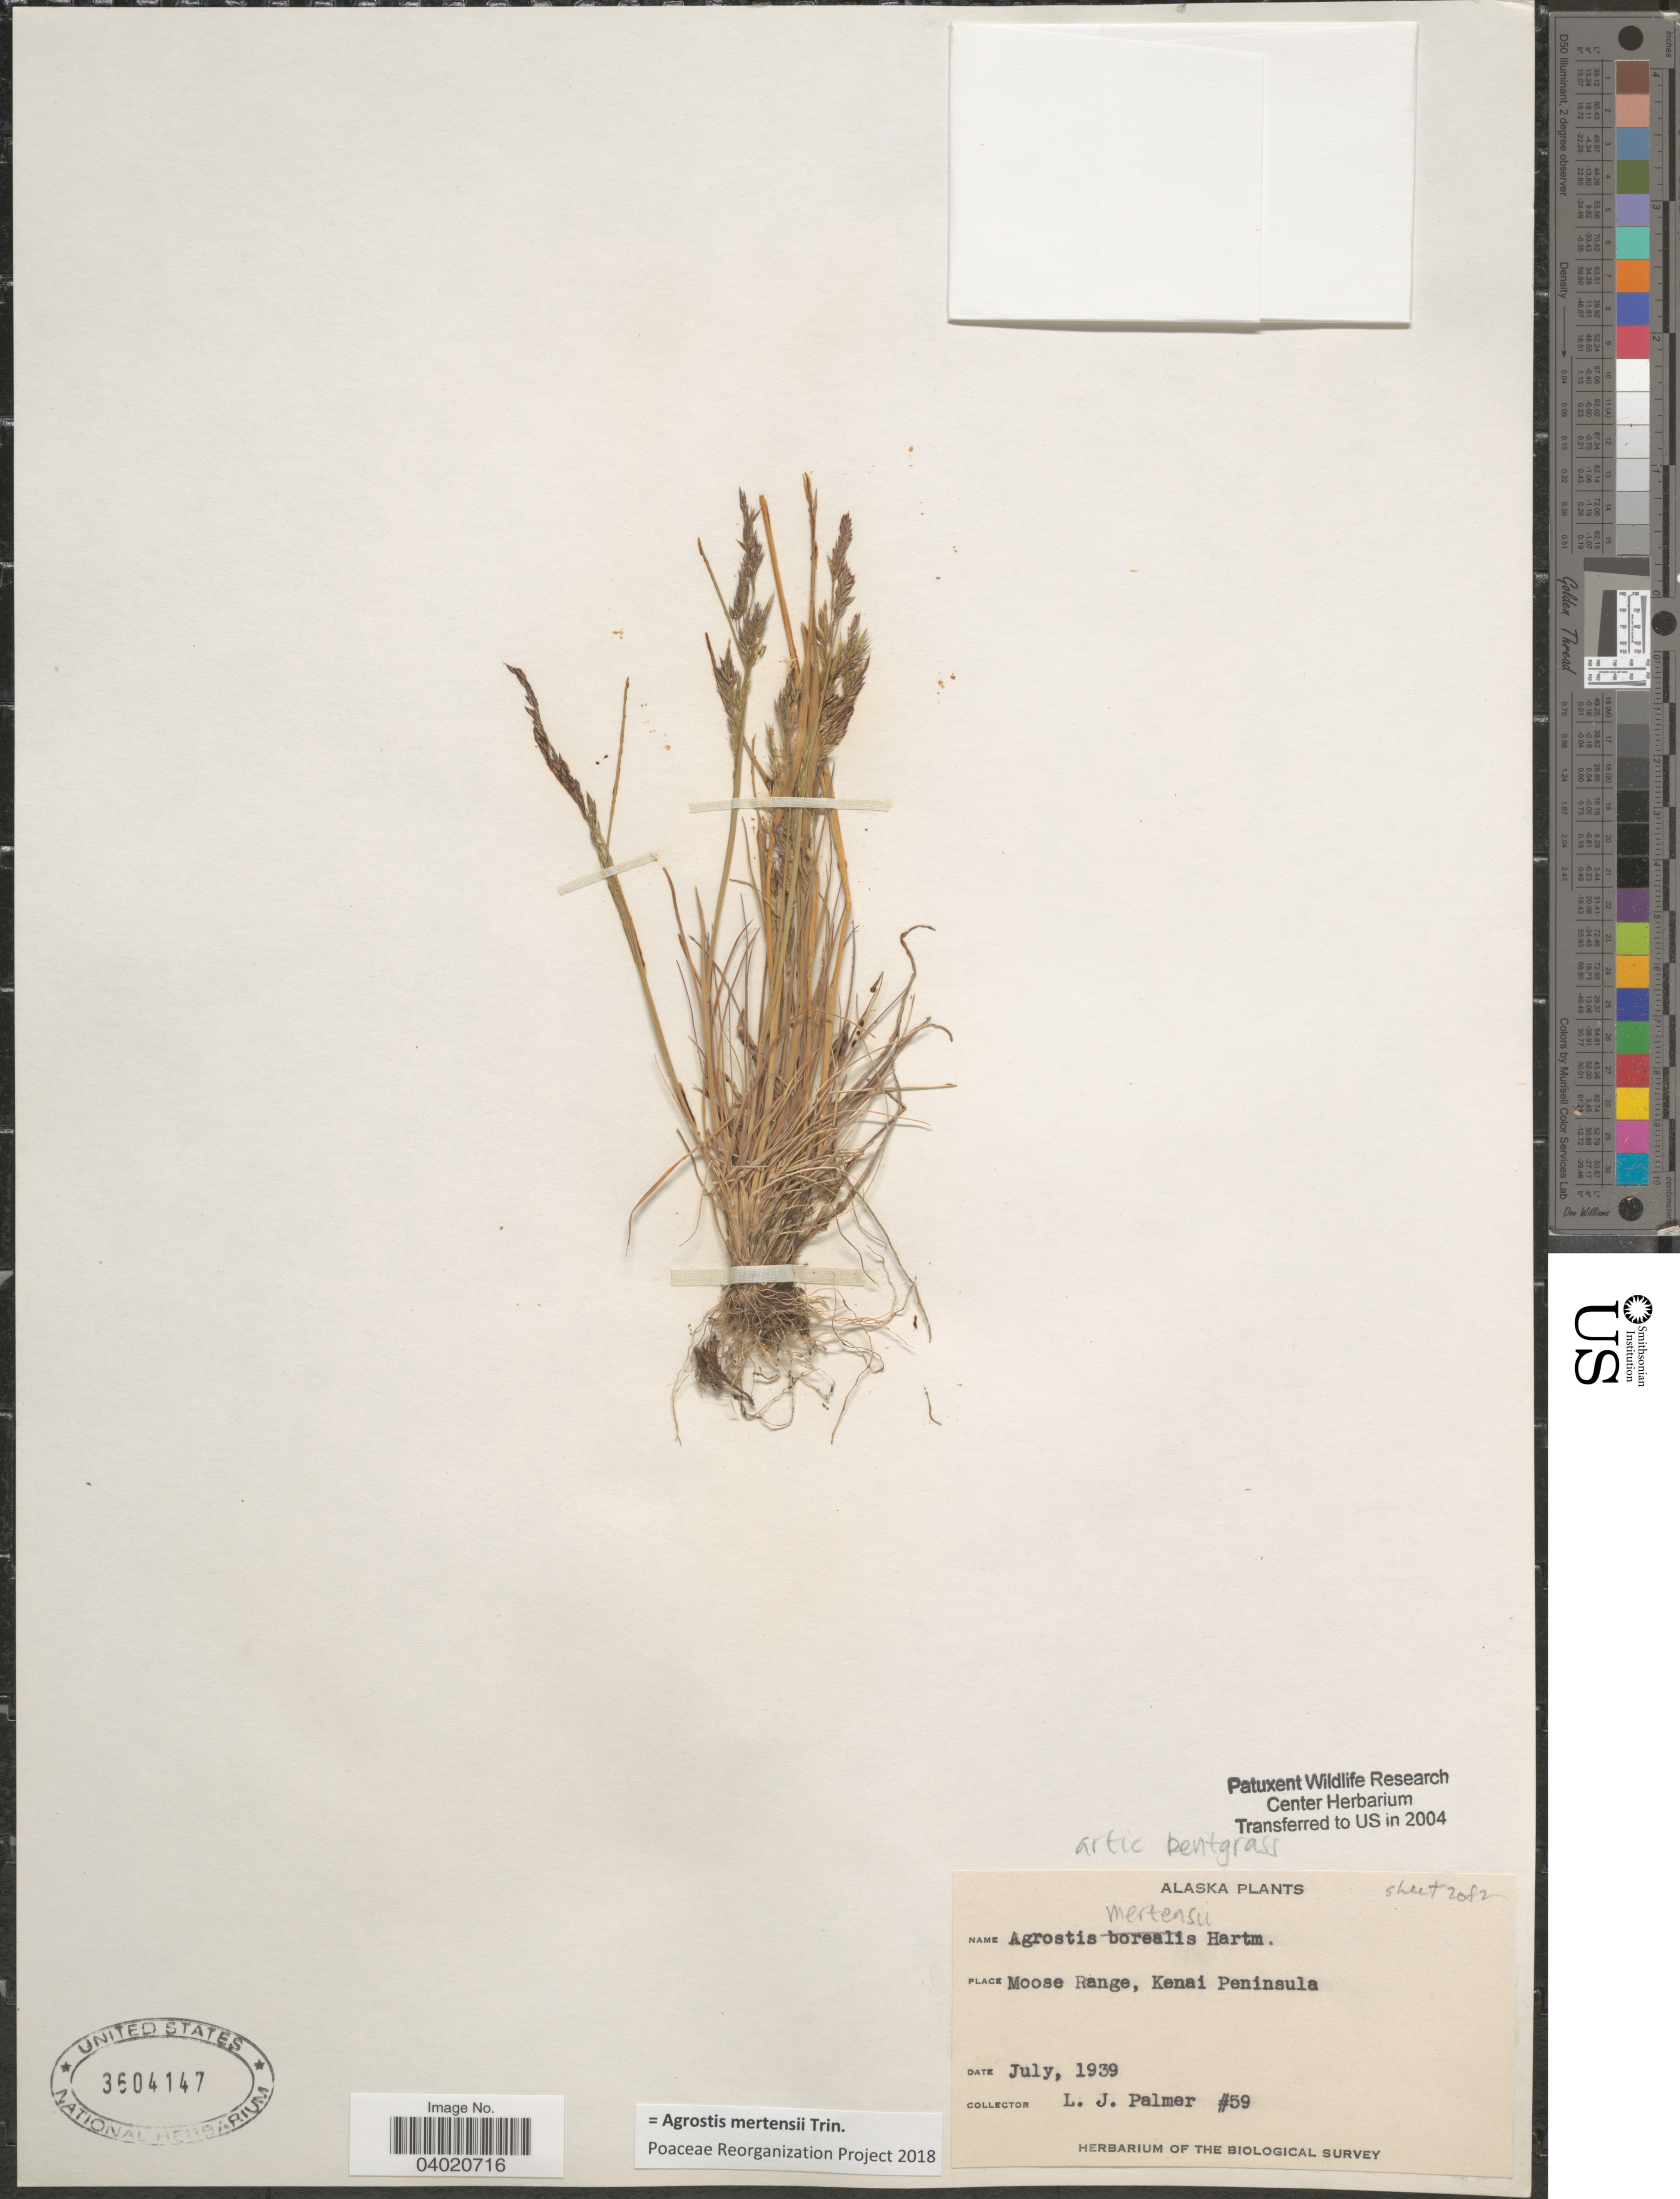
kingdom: Plantae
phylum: Tracheophyta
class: Liliopsida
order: Poales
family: Poaceae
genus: Agrostis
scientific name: Agrostis mertensii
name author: Trin.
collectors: L. J. Palmer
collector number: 59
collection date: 1939-07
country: United States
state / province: Alaska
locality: Moose Range, Kenai Peninsula.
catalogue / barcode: US 3604147